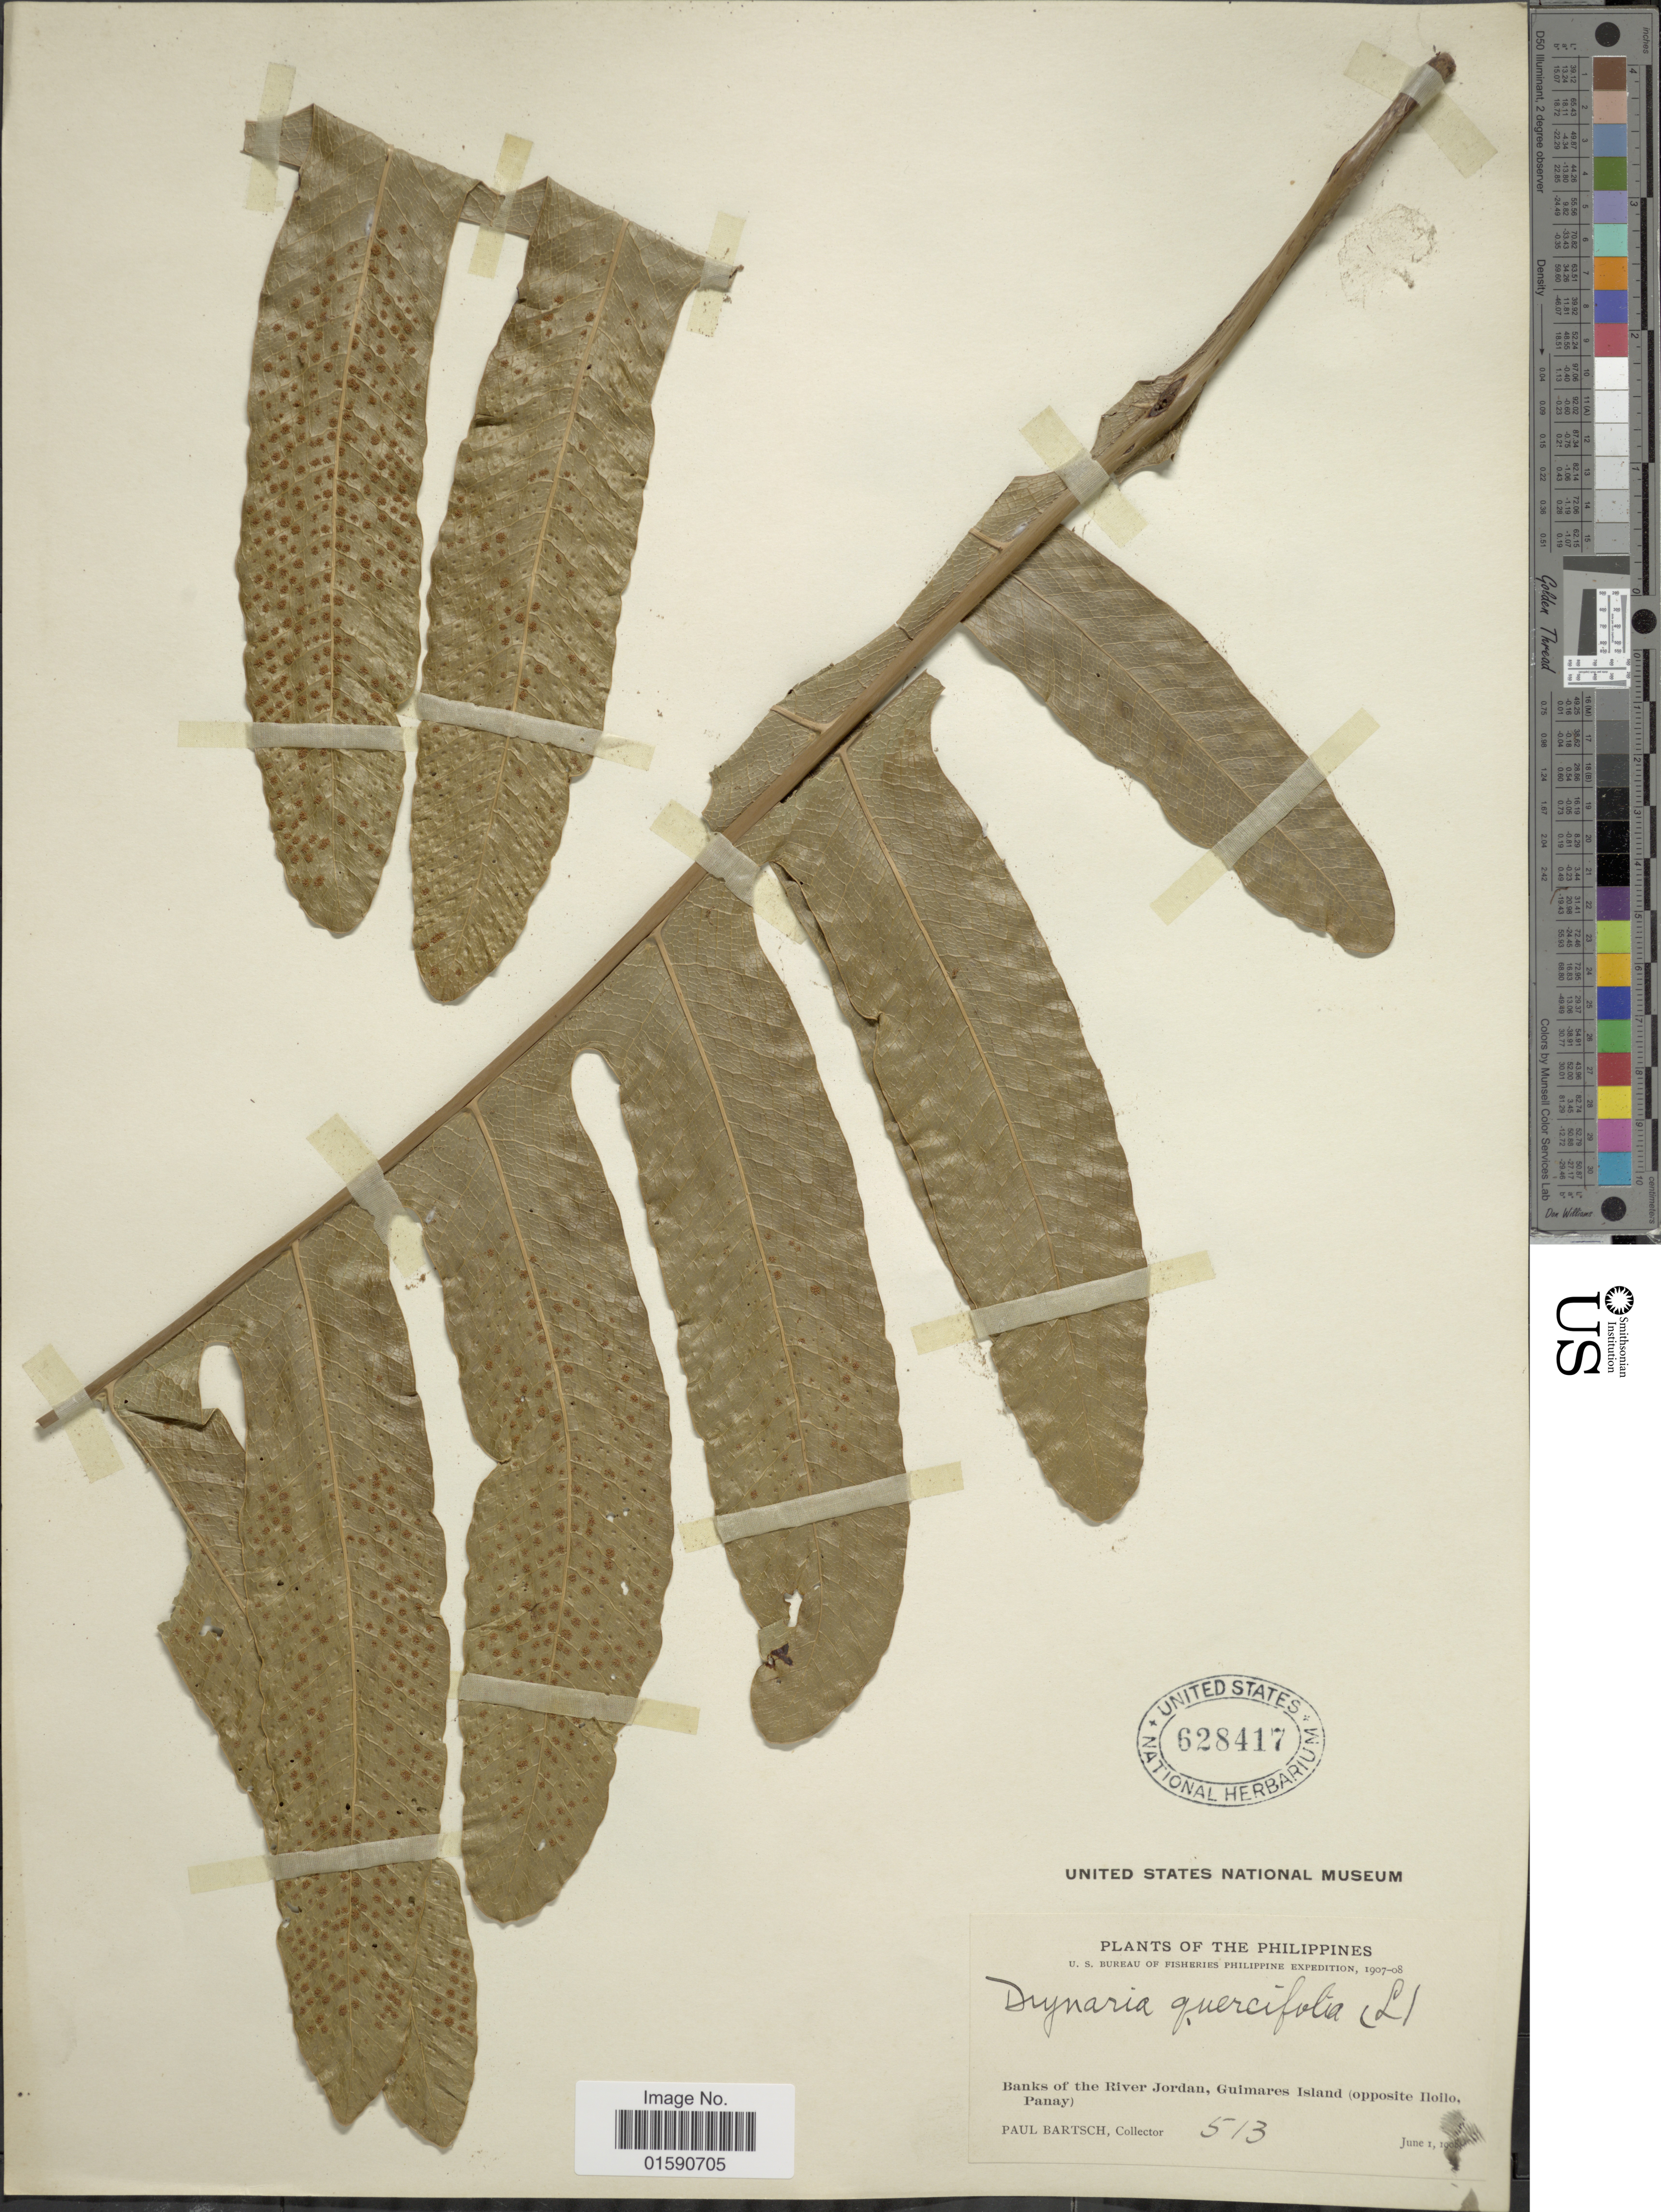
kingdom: Plantae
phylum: Tracheophyta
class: Polypodiopsida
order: Polypodiales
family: Polypodiaceae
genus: Drynaria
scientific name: Drynaria quercifolia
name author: (L.) J. Sm.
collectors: P. Bartsch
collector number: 513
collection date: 1908-06-01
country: Philippines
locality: Banks of the River Jordan, Guimares Island (opposite Iliolo, Panayo)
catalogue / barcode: US 628417